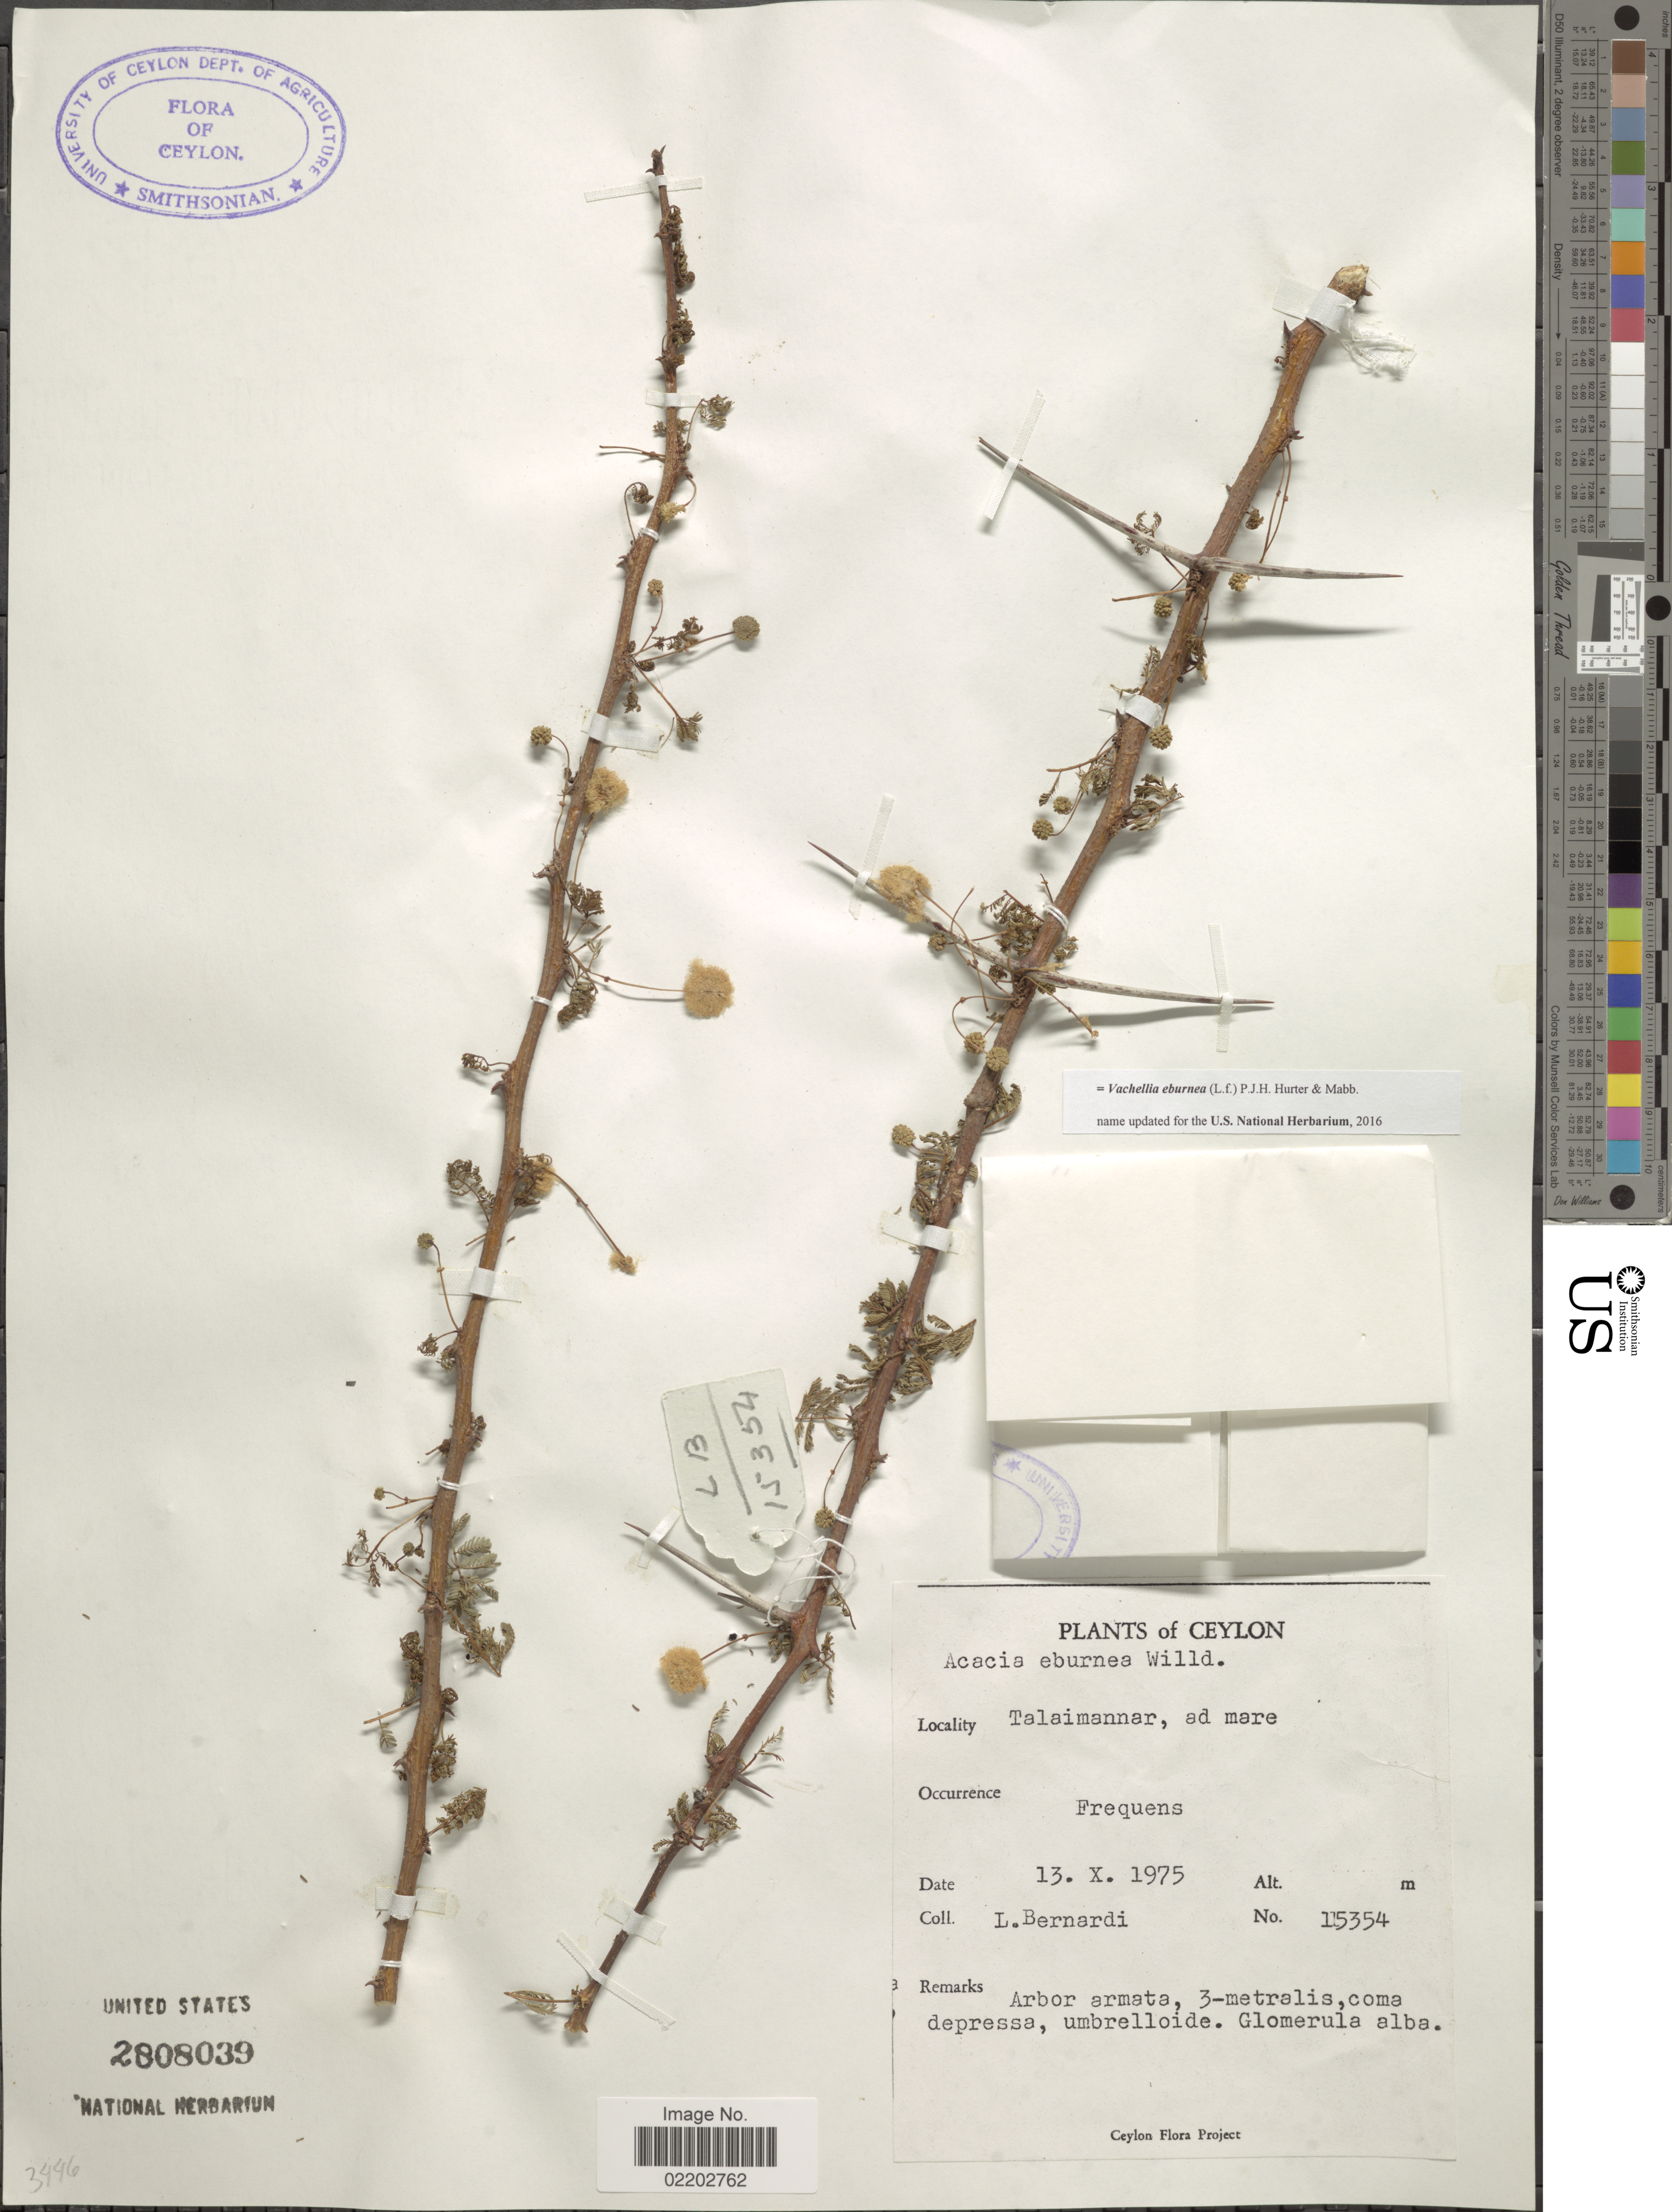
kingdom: Plantae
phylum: Tracheophyta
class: Magnoliopsida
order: Fabales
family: Fabaceae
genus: Vachellia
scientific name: Vachellia eburnea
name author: (L. f.) P.J.H. Hurter & Mabb.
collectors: L. Bernardi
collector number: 15354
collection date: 1975-10-13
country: Sri Lanka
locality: Ceylon, Talaimannar, ad mare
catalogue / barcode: US 2808039